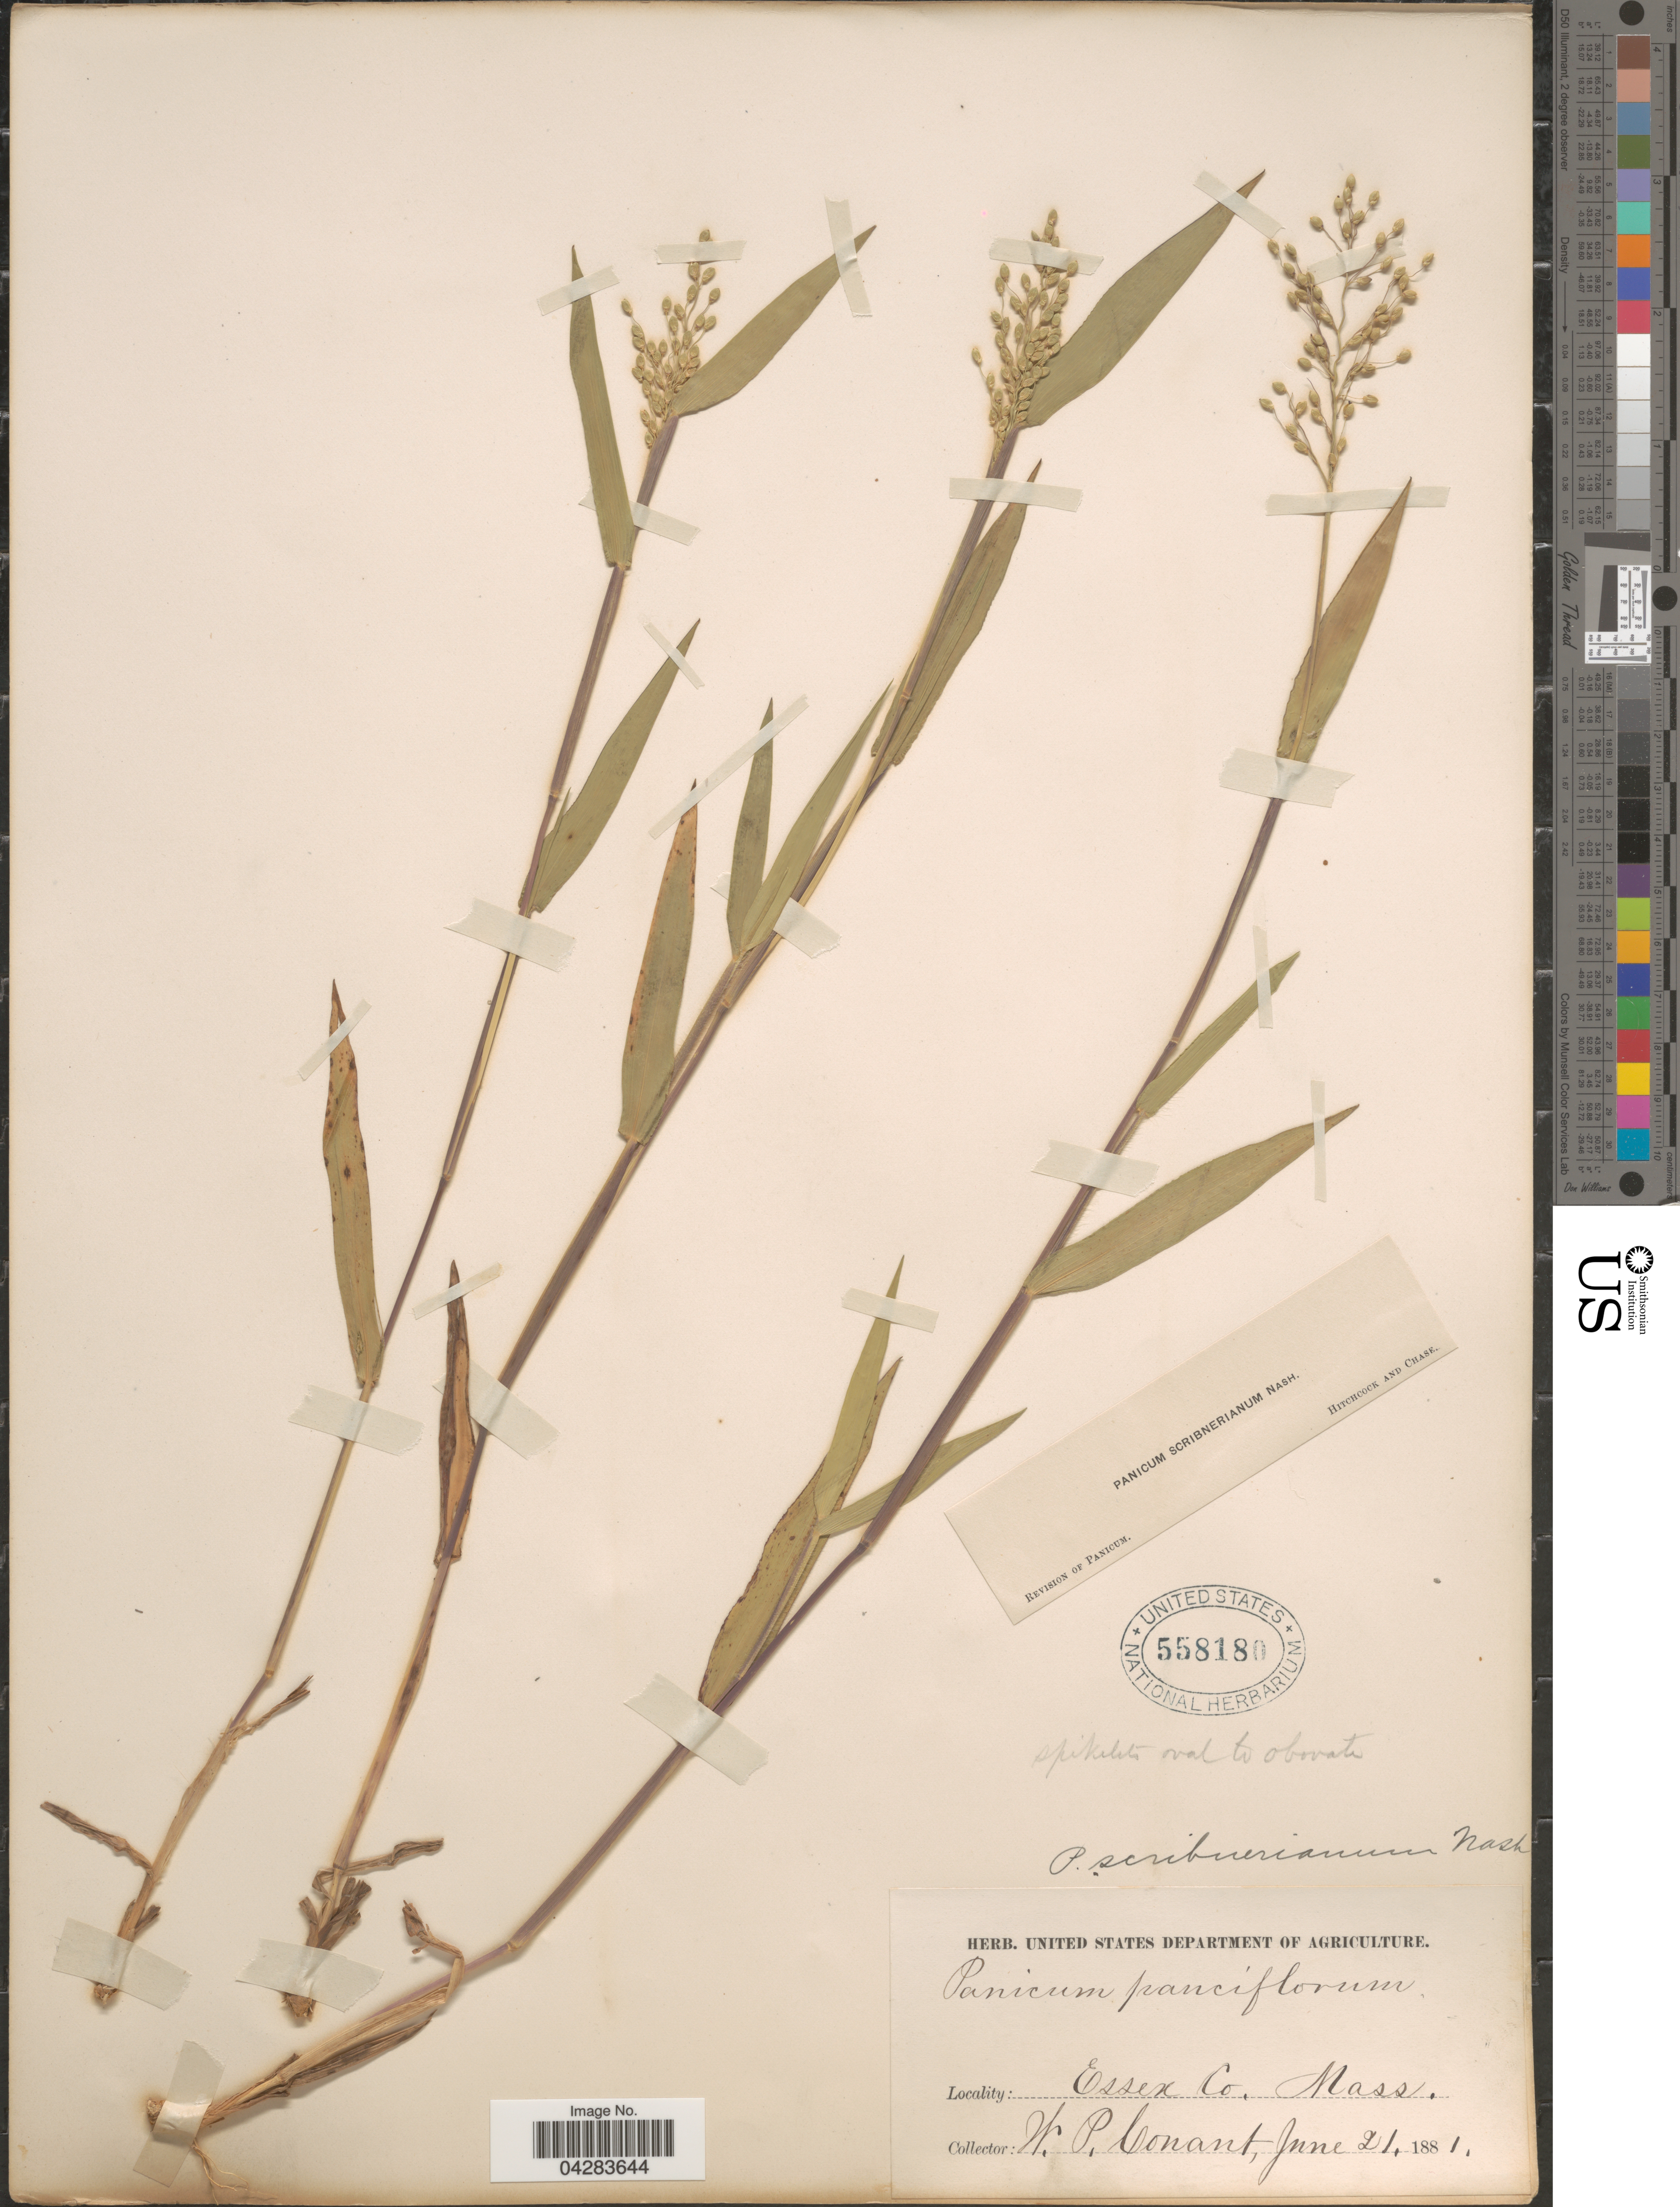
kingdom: Plantae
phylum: Tracheophyta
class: Liliopsida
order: Poales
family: Poaceae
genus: Dichanthelium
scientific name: Dichanthelium oligosanthes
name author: (Schult.) Gould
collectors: W. P. Conant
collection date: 1881-06-21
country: United States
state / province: Massachusetts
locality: Essex Co.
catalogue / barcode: US 558180